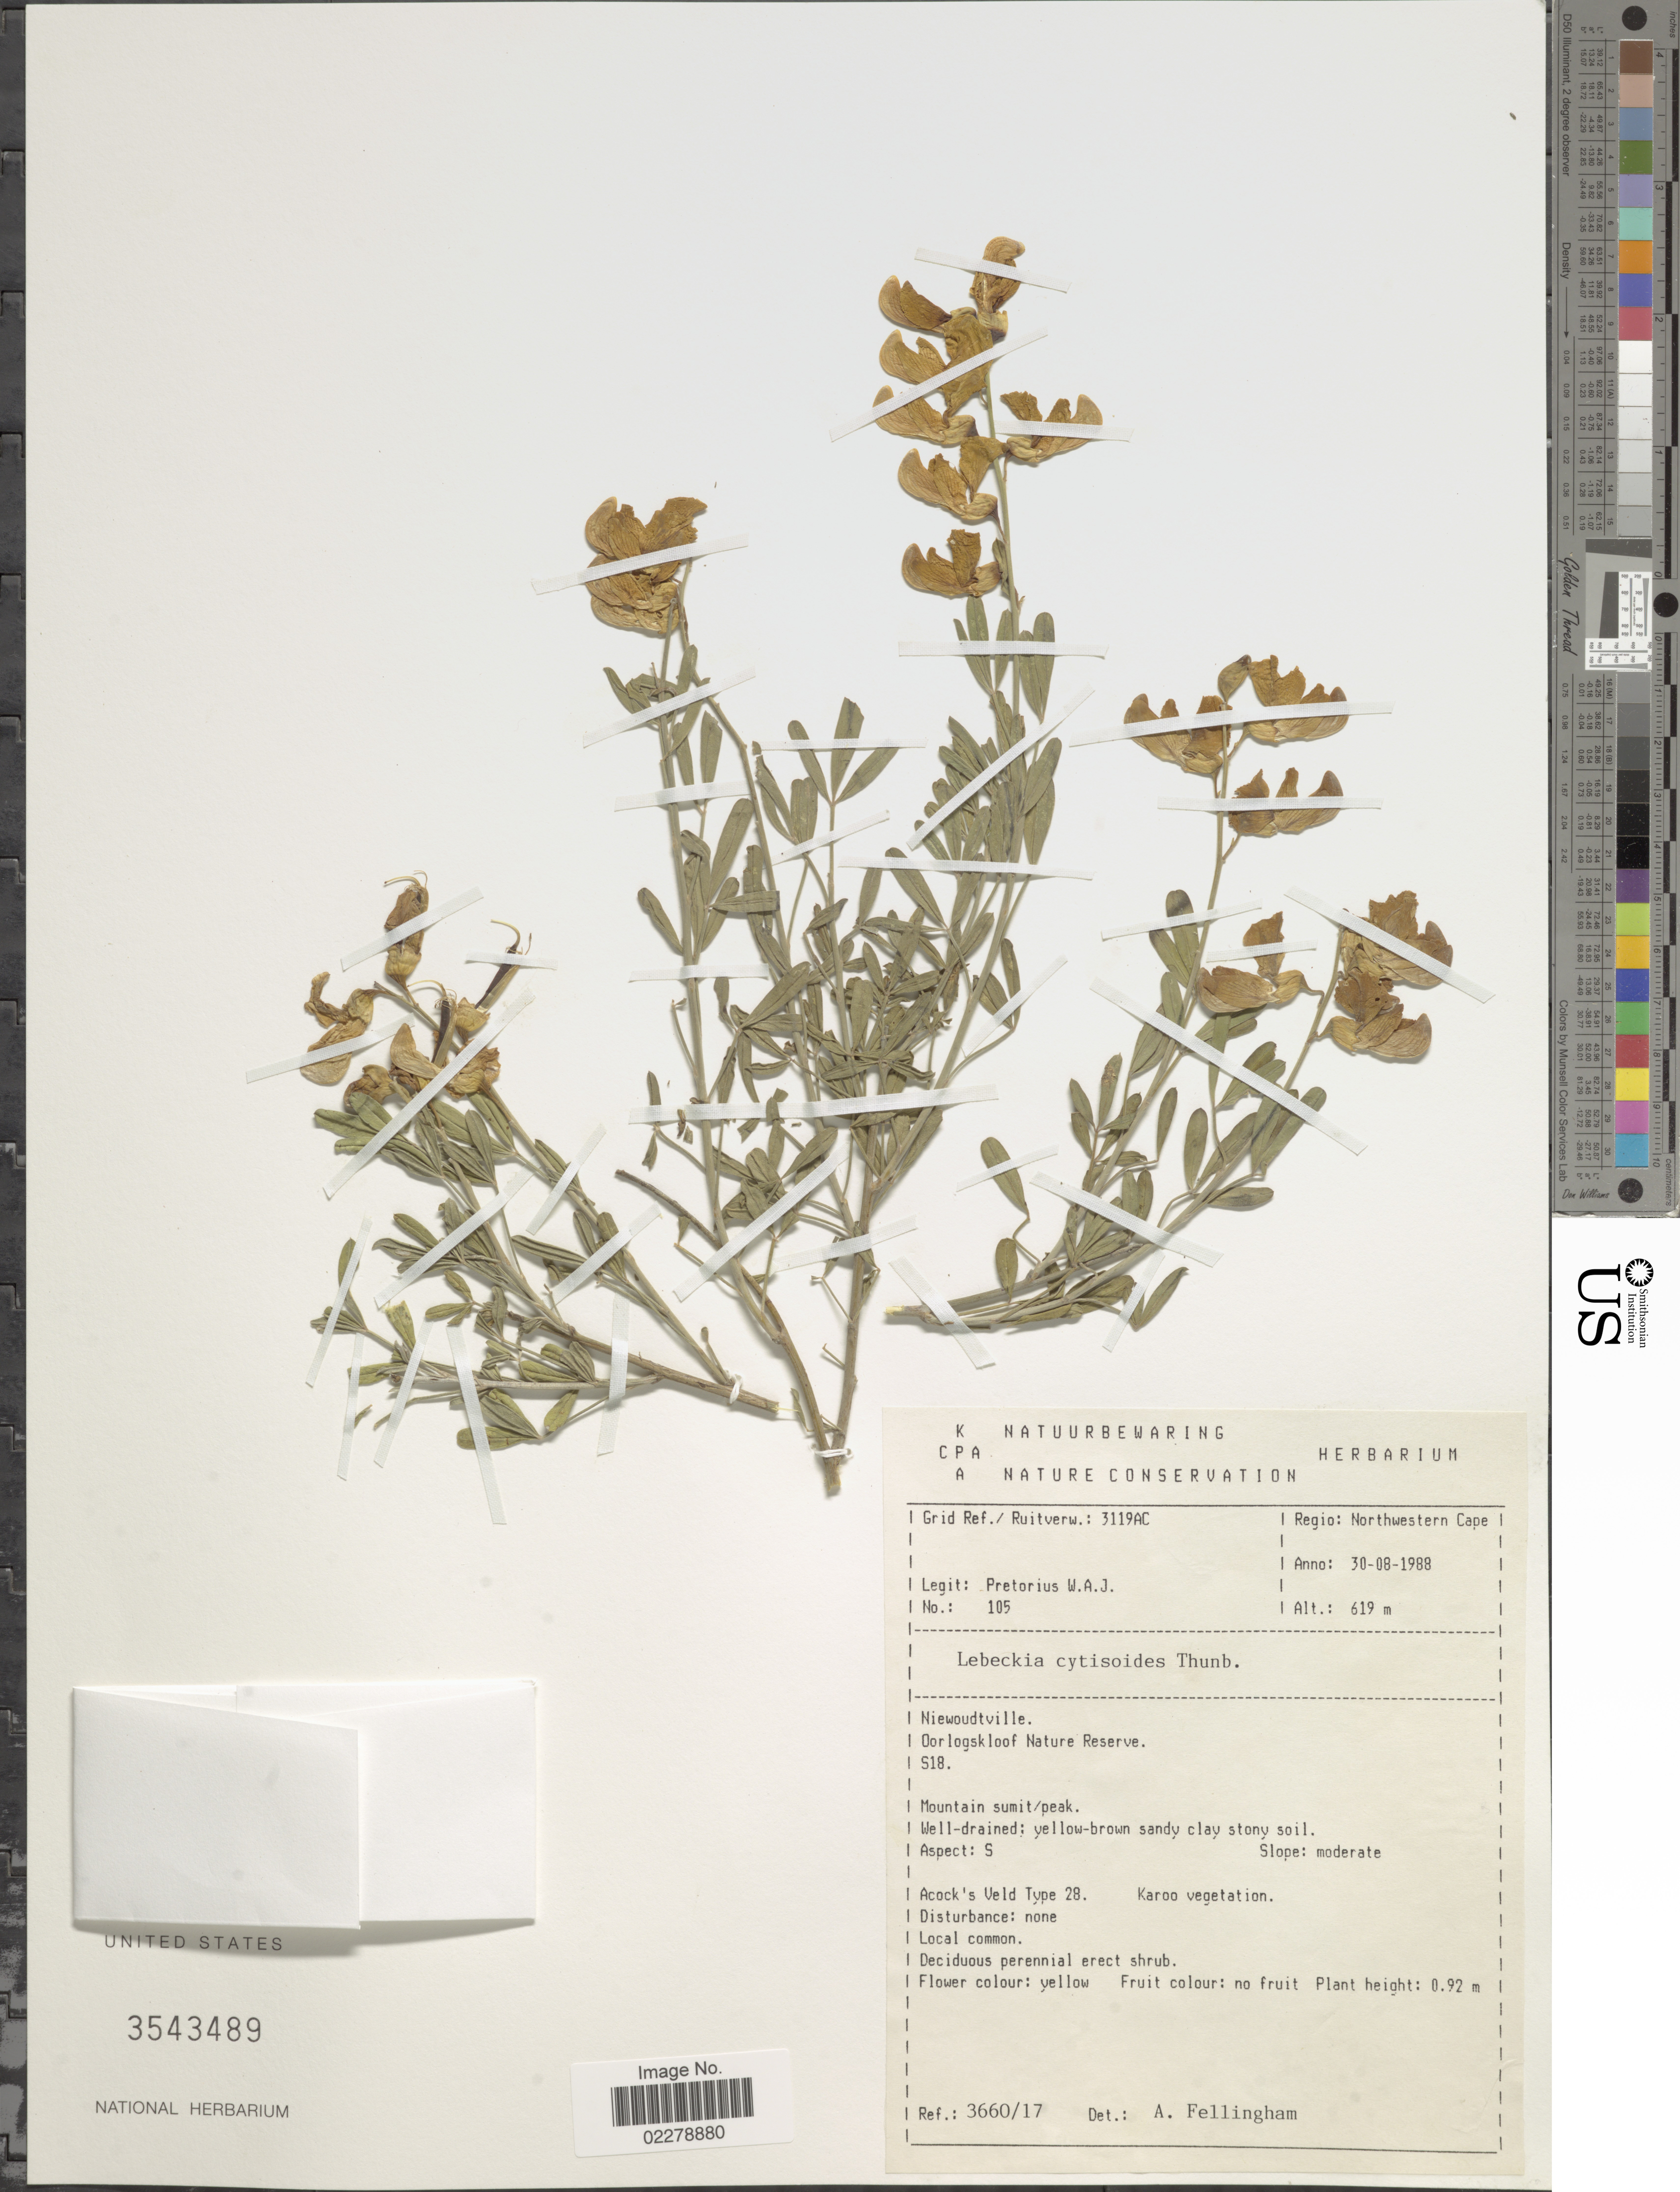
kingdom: Plantae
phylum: Tracheophyta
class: Magnoliopsida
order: Fabales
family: Fabaceae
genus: Lebeckia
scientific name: Lebeckia cytisoides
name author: Thunb.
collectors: W. Pretorius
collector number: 105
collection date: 1988-08-30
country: South Africa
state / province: Northern Cape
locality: Northwestern Cape. Niewoudtville. Oorlogskloof Nature Reserve. S18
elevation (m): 619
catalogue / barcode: US 3543489